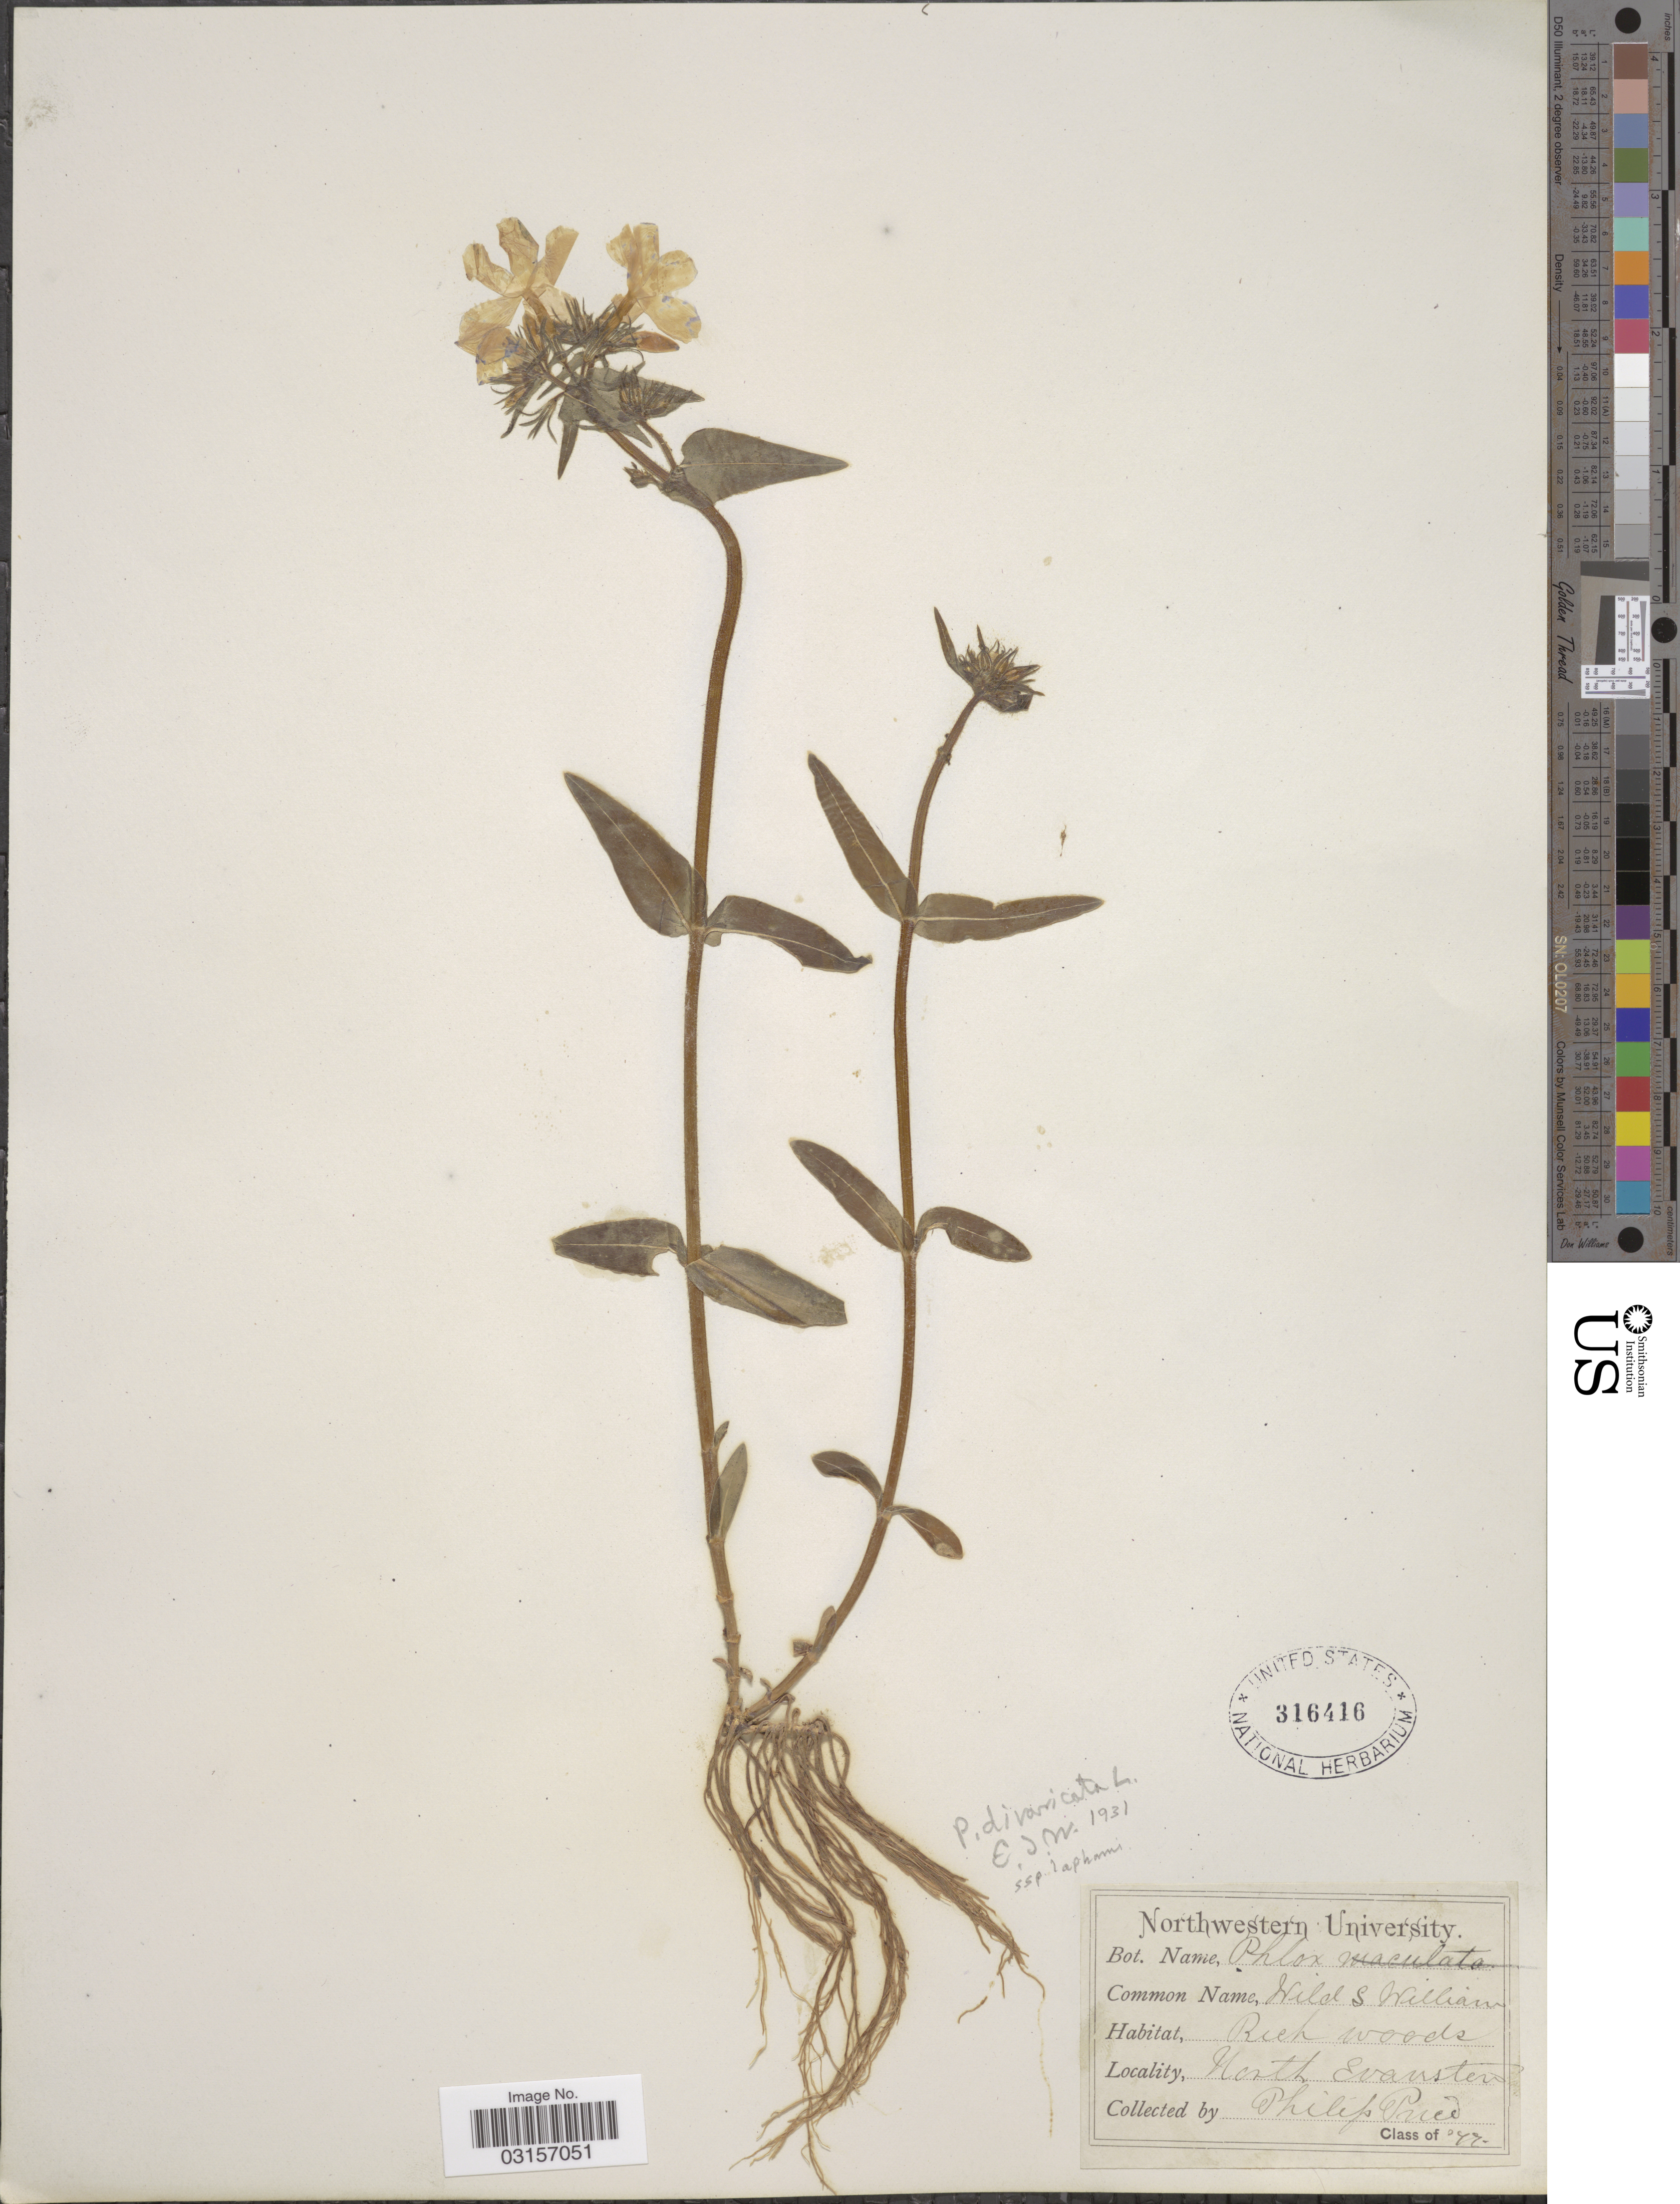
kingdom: Plantae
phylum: Tracheophyta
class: Magnoliopsida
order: Ericales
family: Polemoniaceae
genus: Phlox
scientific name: Phlox divaricata subsp. laphamii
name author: (Alph. Wood) Wherry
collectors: P. Price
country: United States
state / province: Illinois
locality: North Evanston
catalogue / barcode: US 316416